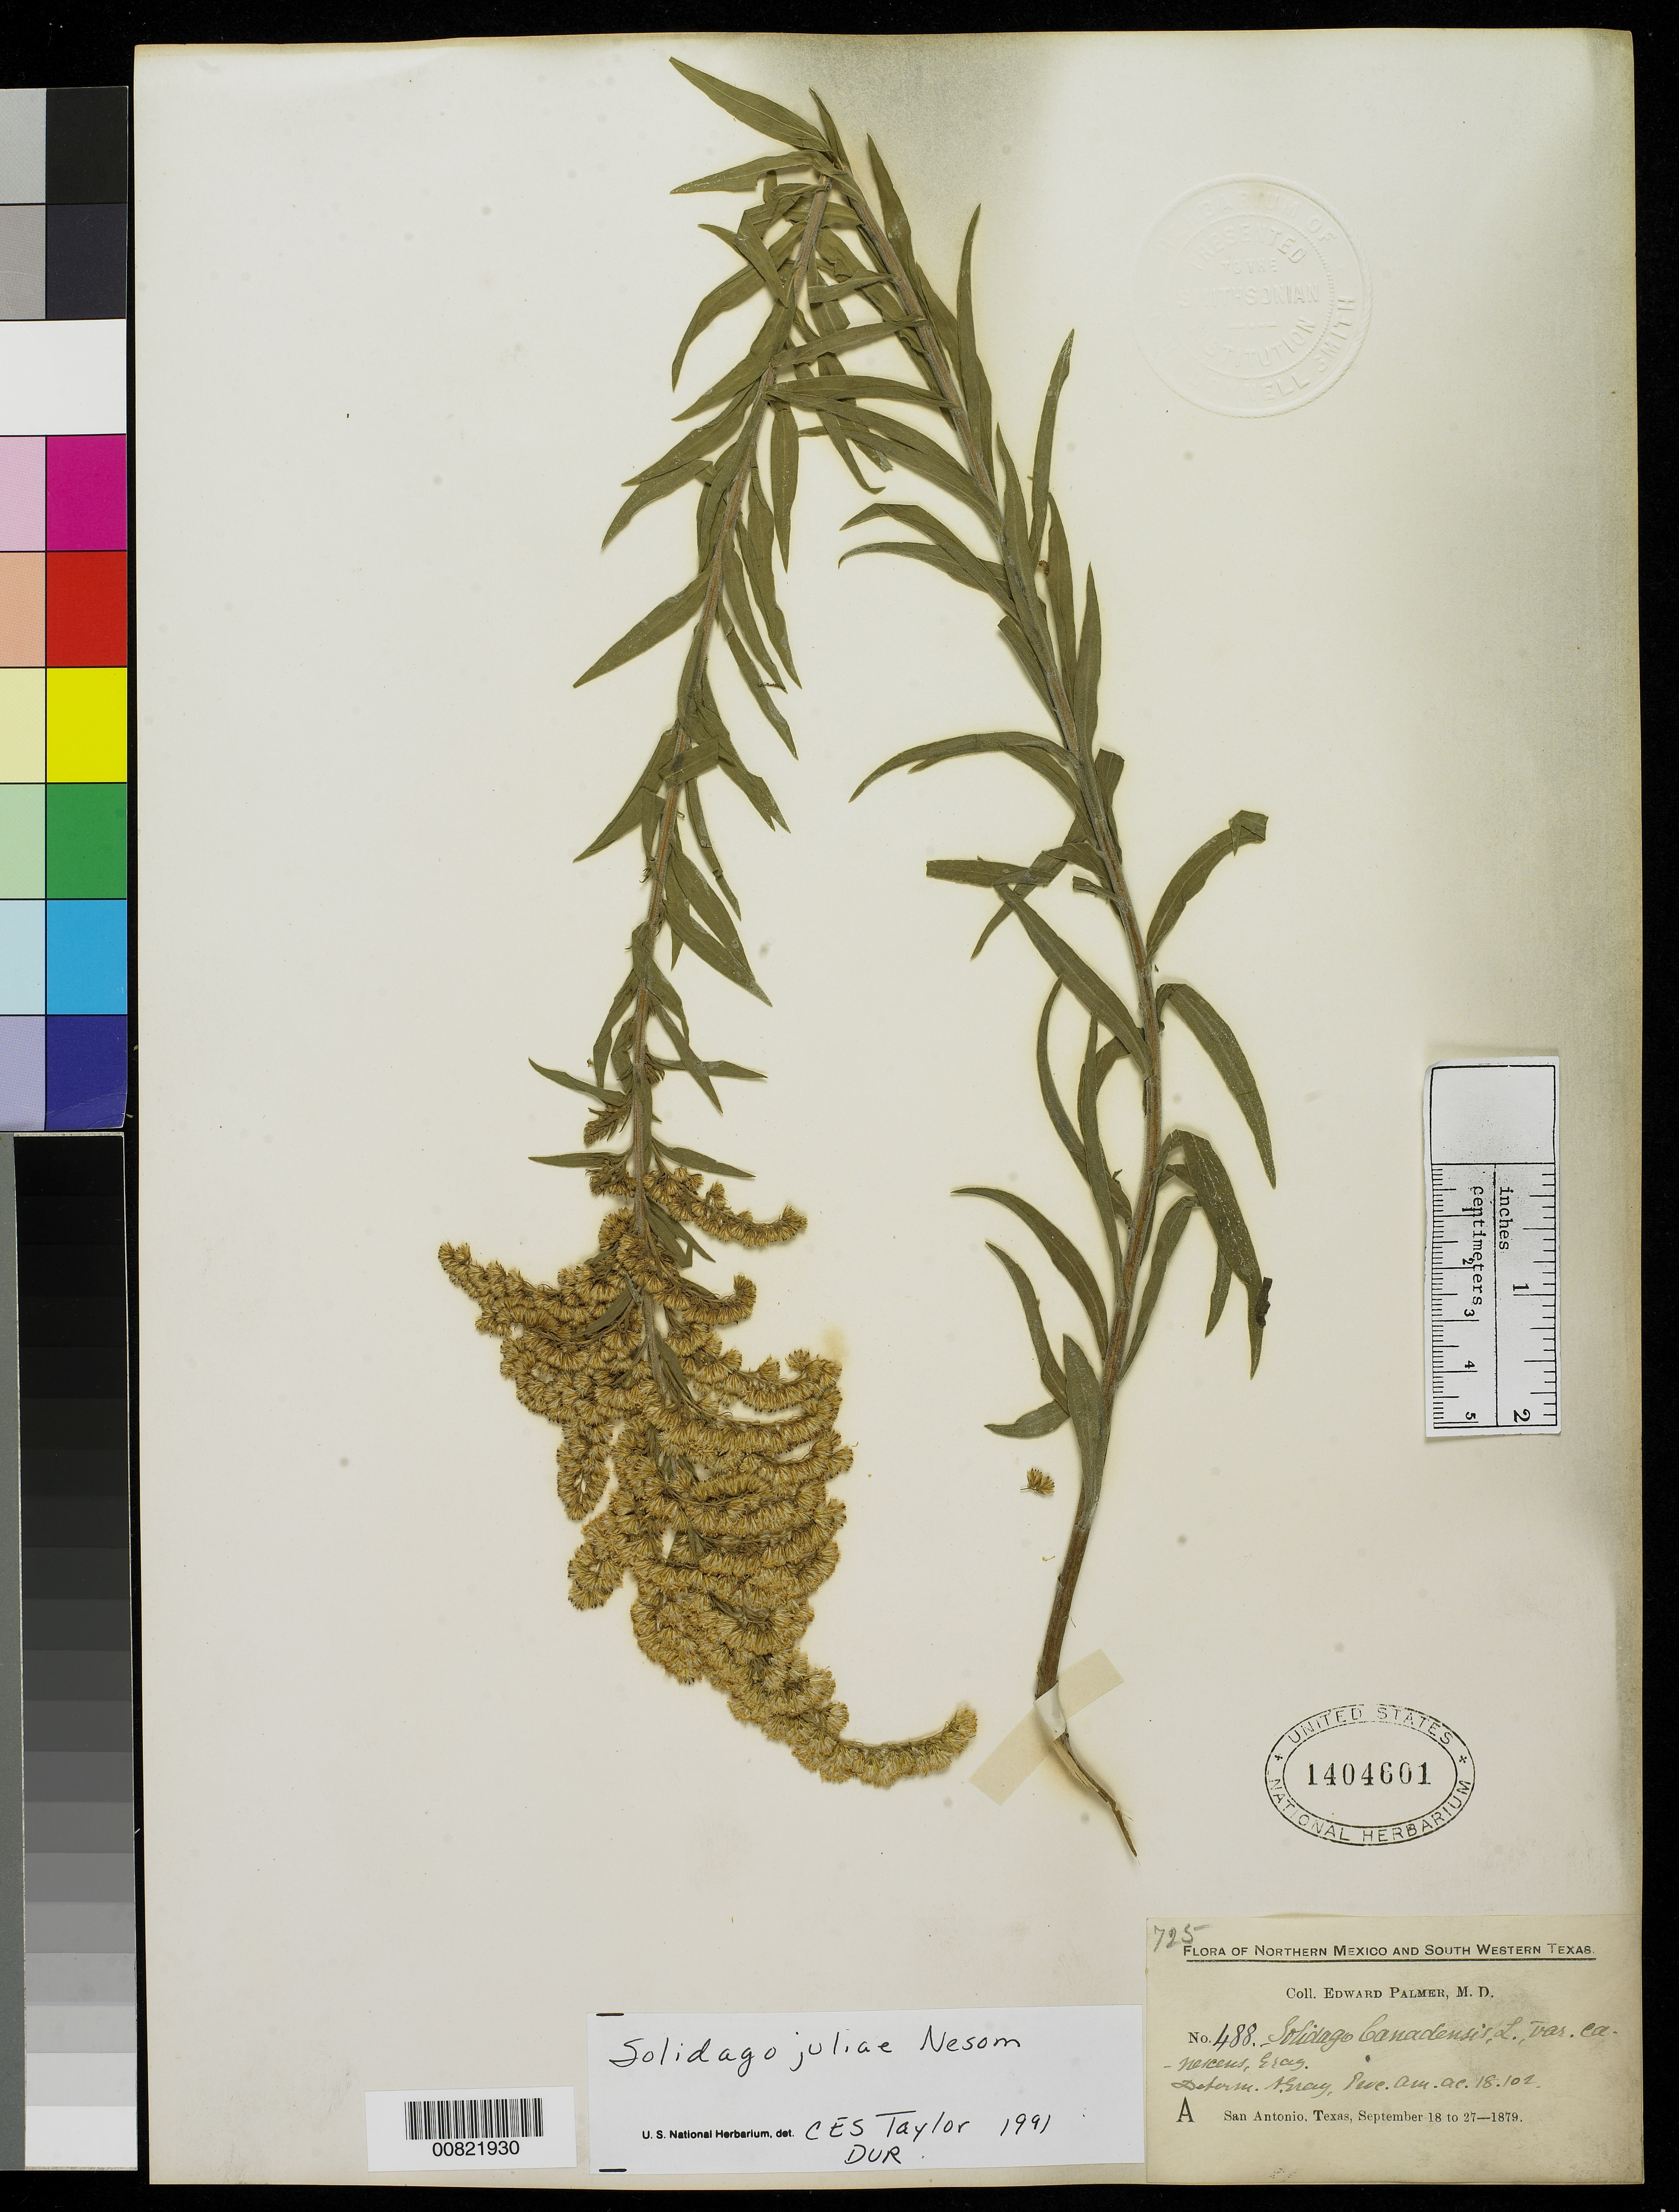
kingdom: Plantae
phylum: Tracheophyta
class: Magnoliopsida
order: Asterales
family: Asteraceae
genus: Solidago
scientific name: Solidago juliae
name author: G.L. Nesom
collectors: E. Palmer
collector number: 488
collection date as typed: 18 Sep 1879 to 27 Sep 1879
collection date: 1879-09-18/1879-09-27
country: United States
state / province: Texas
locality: A. San Antonio, Texas.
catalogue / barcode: US 1404601